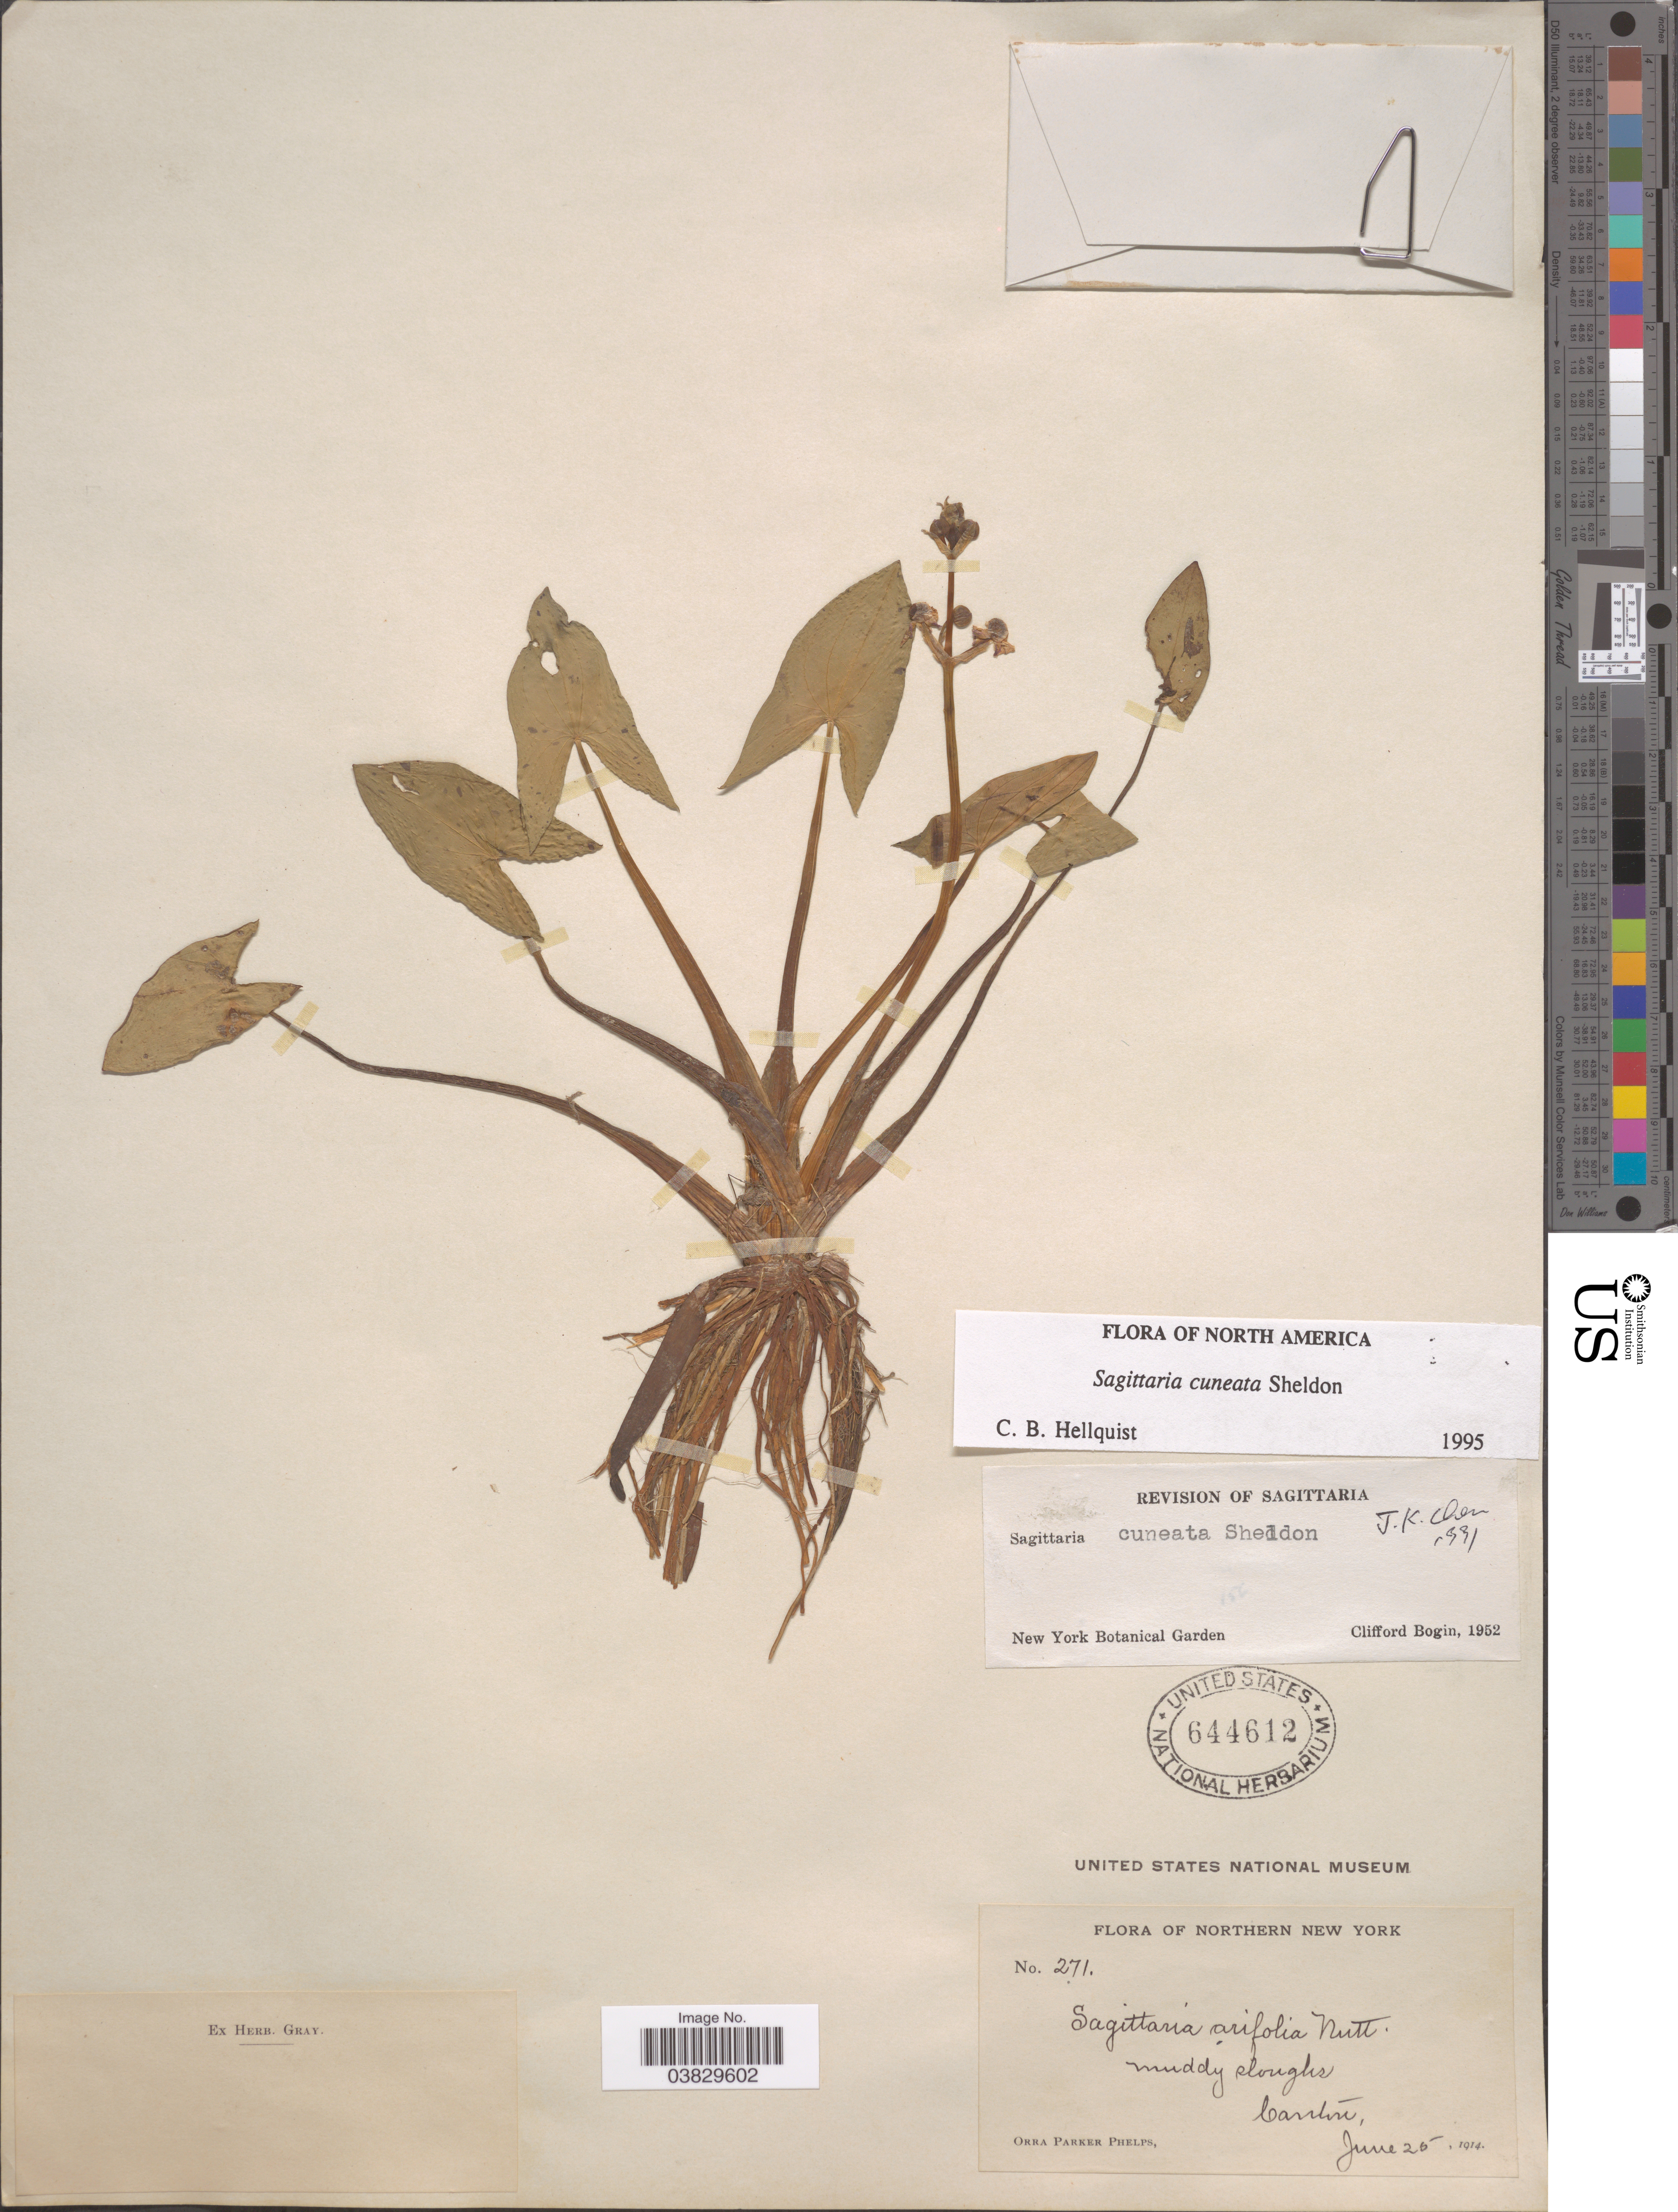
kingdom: Plantae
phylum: Tracheophyta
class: Liliopsida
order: Alismatales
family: Alismataceae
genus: Sagittaria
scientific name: Sagittaria cuneata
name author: E. Sheld.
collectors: O. P. Phelps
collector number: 271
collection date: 1914-06-25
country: United States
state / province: New York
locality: Northern New York. Muddy sloughs Canton.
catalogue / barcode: US 644612